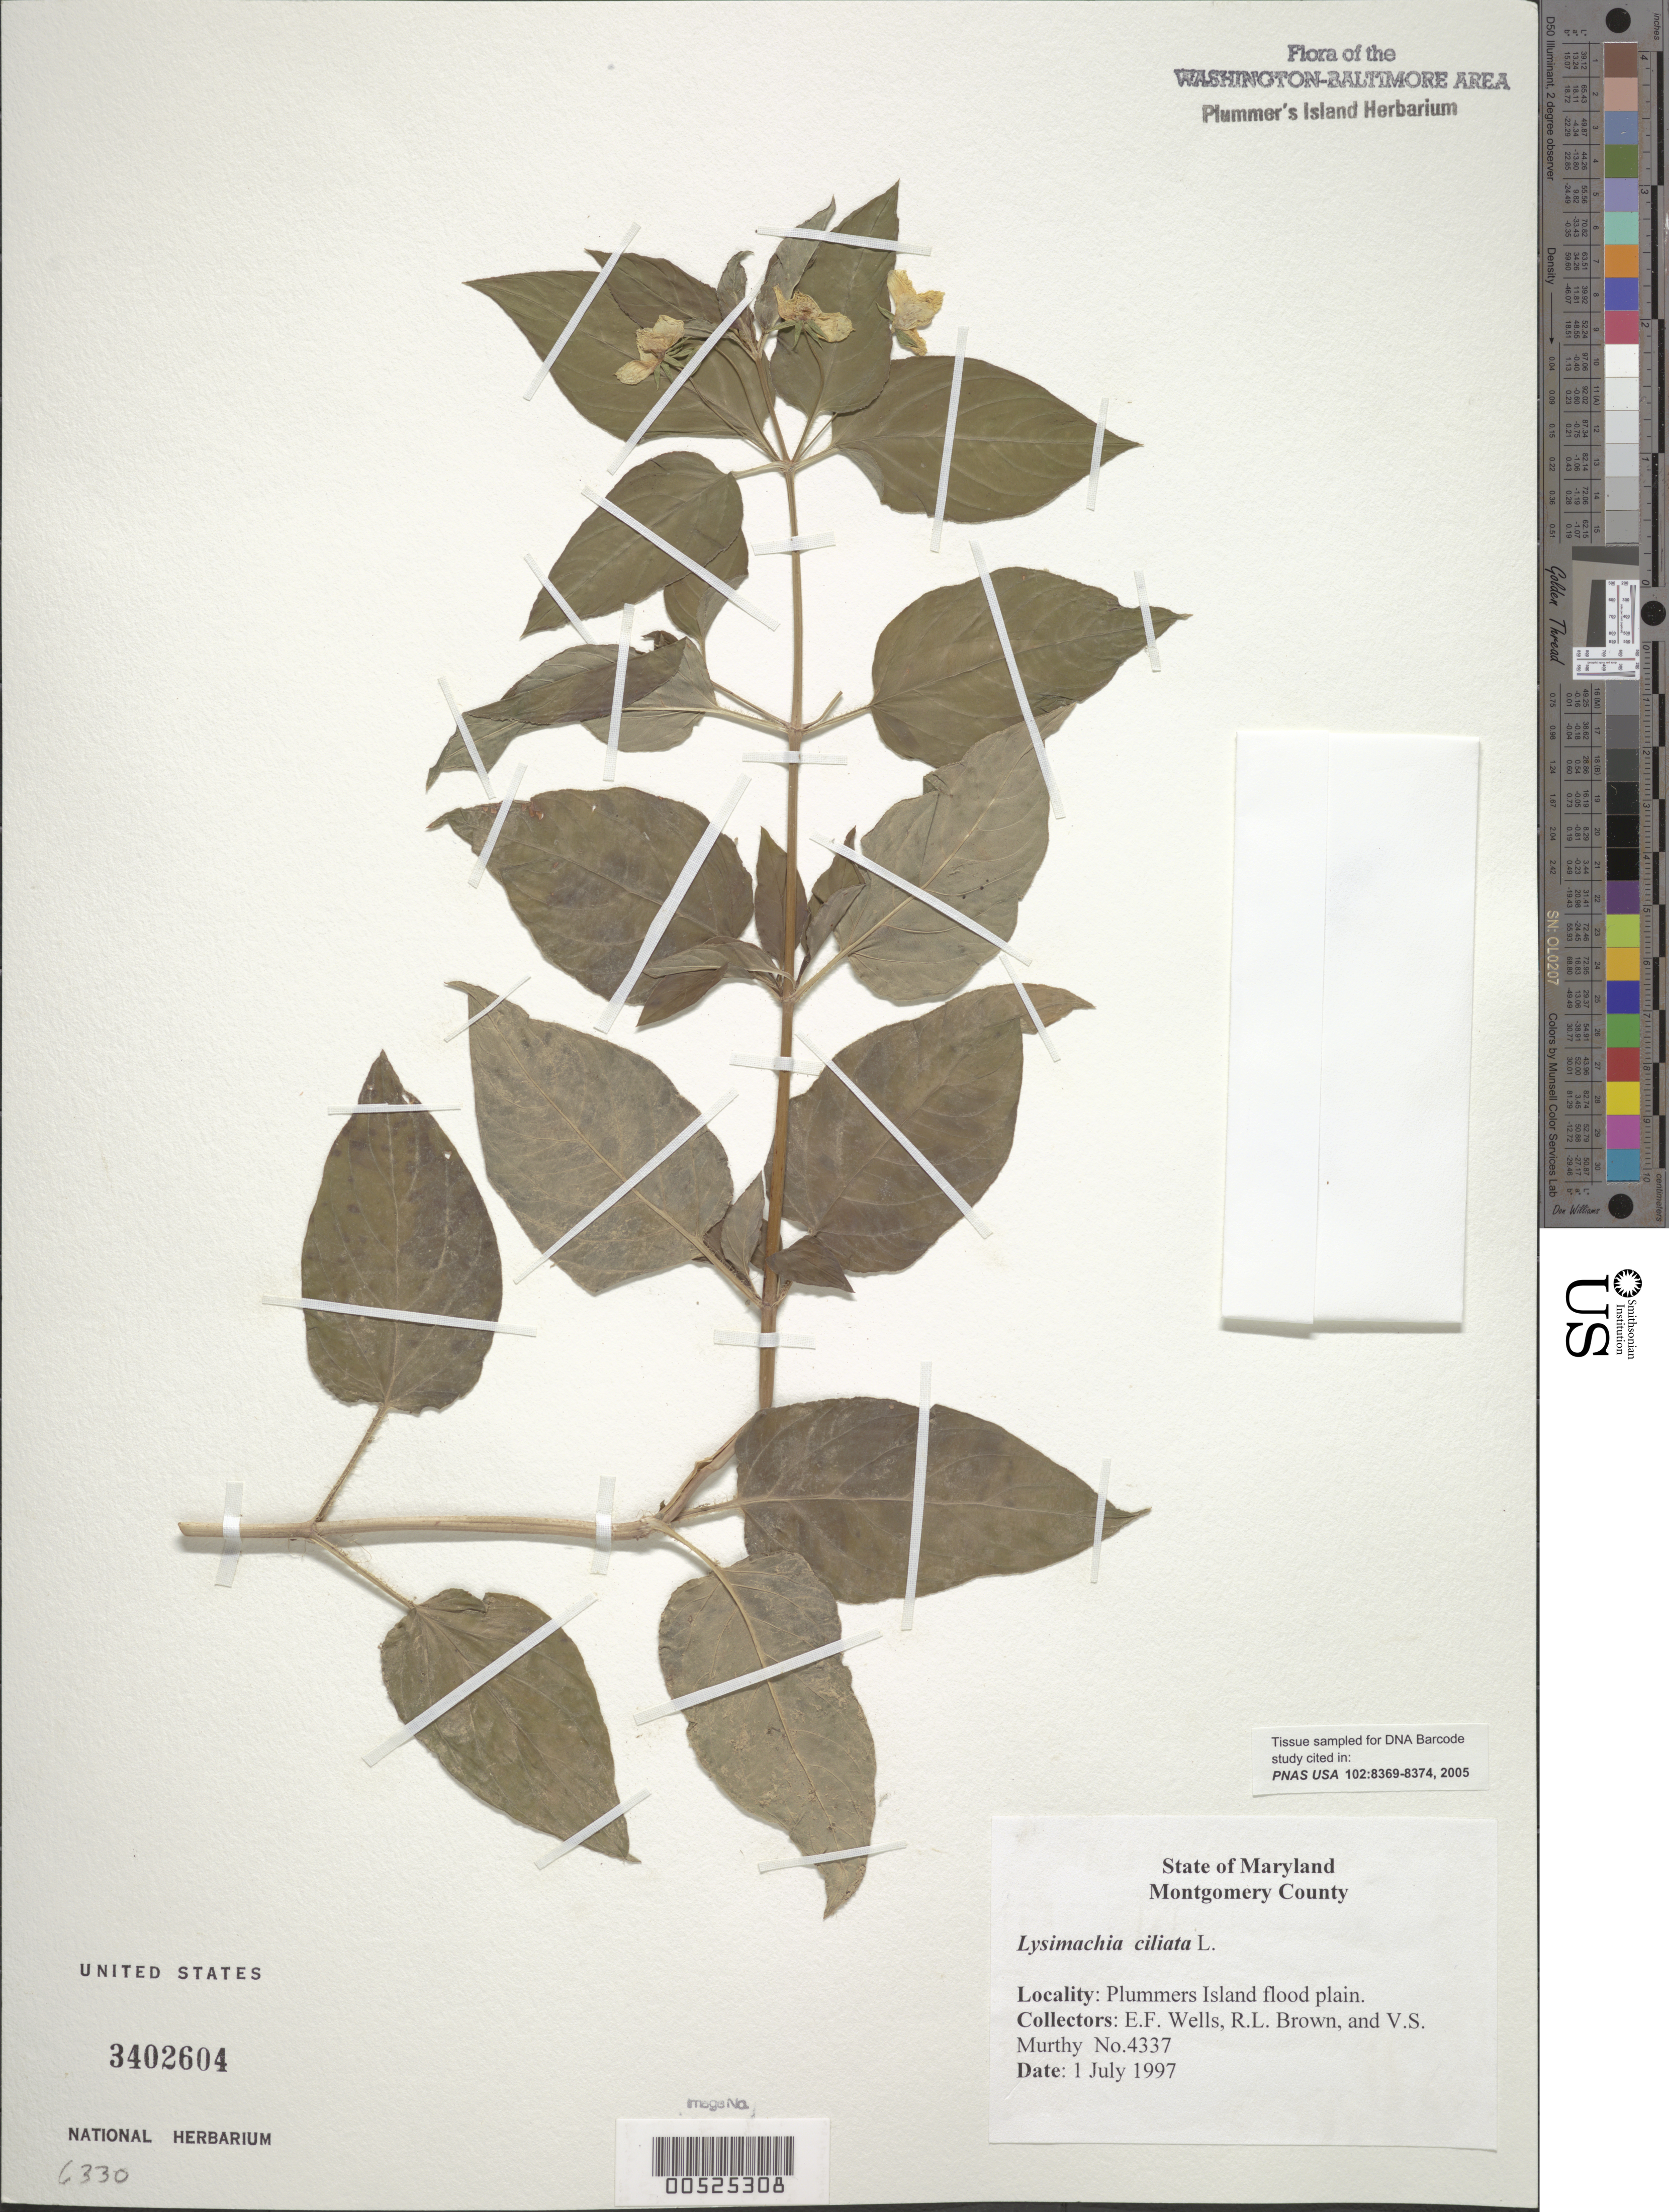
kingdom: Plantae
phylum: Tracheophyta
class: Magnoliopsida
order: Ericales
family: Primulaceae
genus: Lysimachia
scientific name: Lysimachia ciliata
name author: L.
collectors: E. F. Wells, R. L. Brown & V. S. Murthy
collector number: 4337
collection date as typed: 01 Jul 1997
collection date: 1997-07-01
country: United States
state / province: Maryland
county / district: Montgomery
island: Plummers Island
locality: Flood plain of Plummers Island Plummers Island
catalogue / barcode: US 3402604